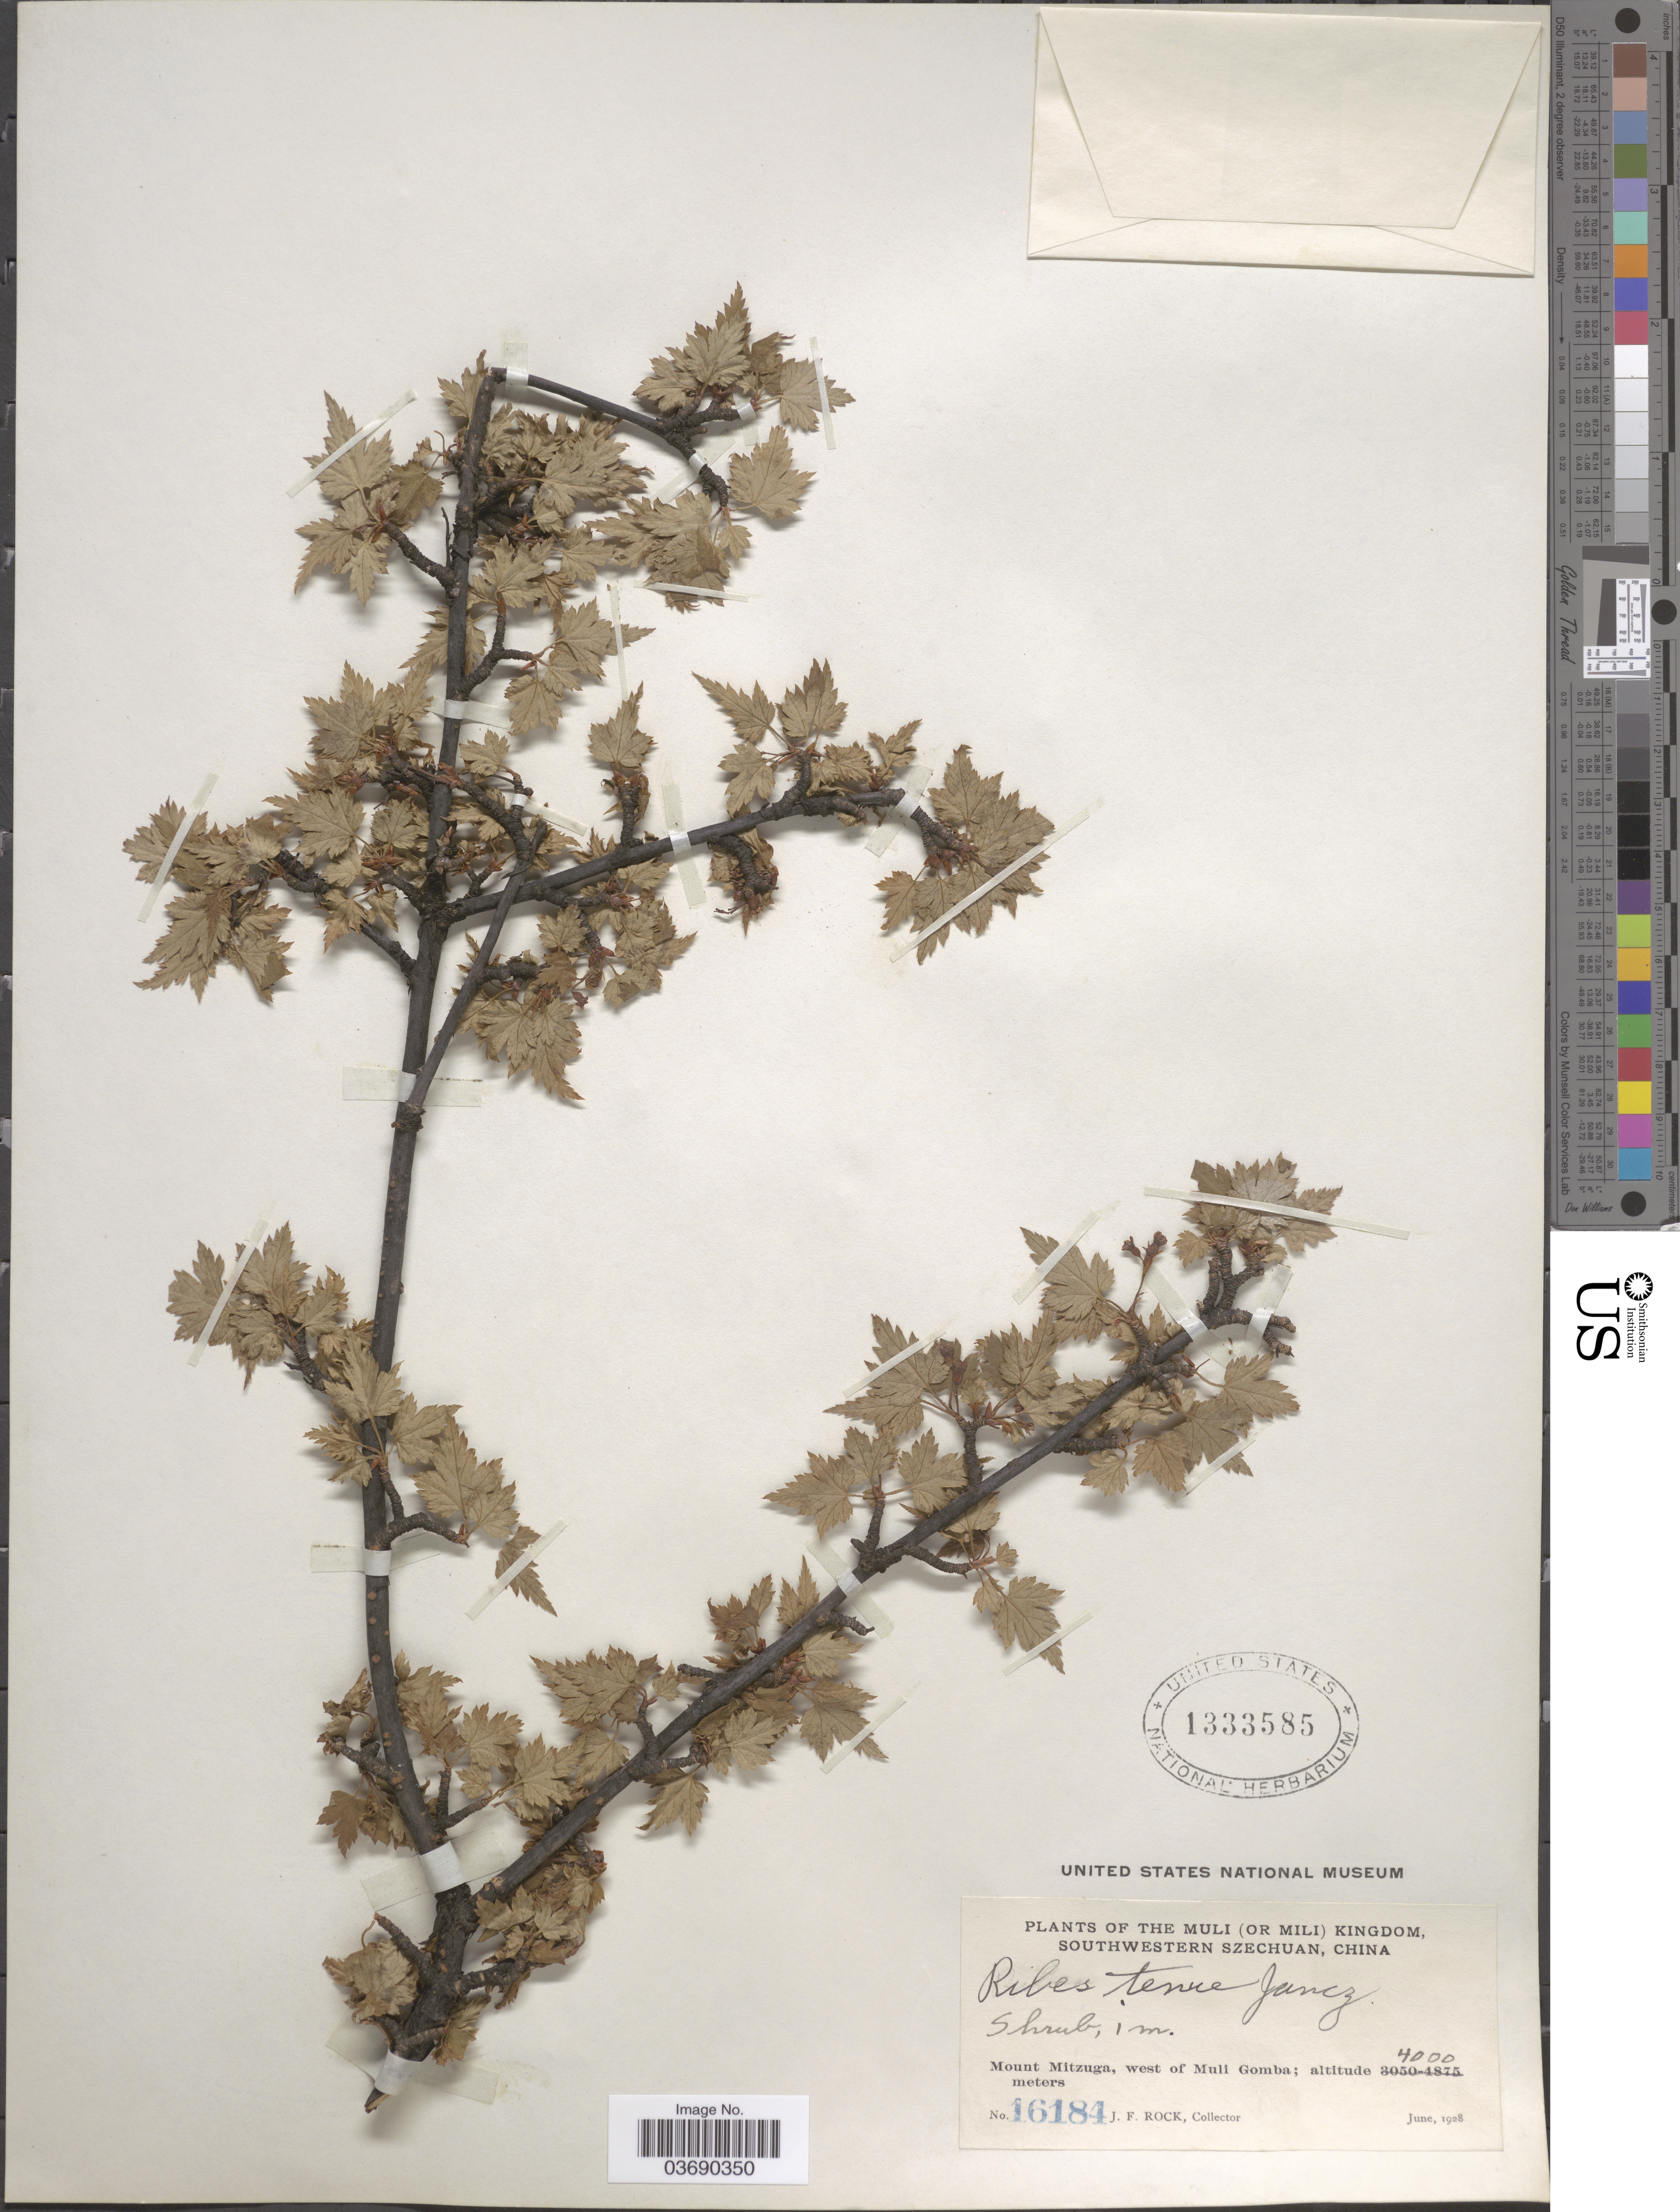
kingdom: Plantae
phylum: Tracheophyta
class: Magnoliopsida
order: Saxifragales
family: Grossulariaceae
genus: Ribes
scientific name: Ribes tenue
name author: Jancz.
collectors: J. Rock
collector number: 16184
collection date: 1928-06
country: China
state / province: Sichuan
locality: The Muli (or Mili) Kingdom. Southwestern Szechuan. Mount Mitzuga, west of Muli Gomba.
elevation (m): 4000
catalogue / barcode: US 1333585